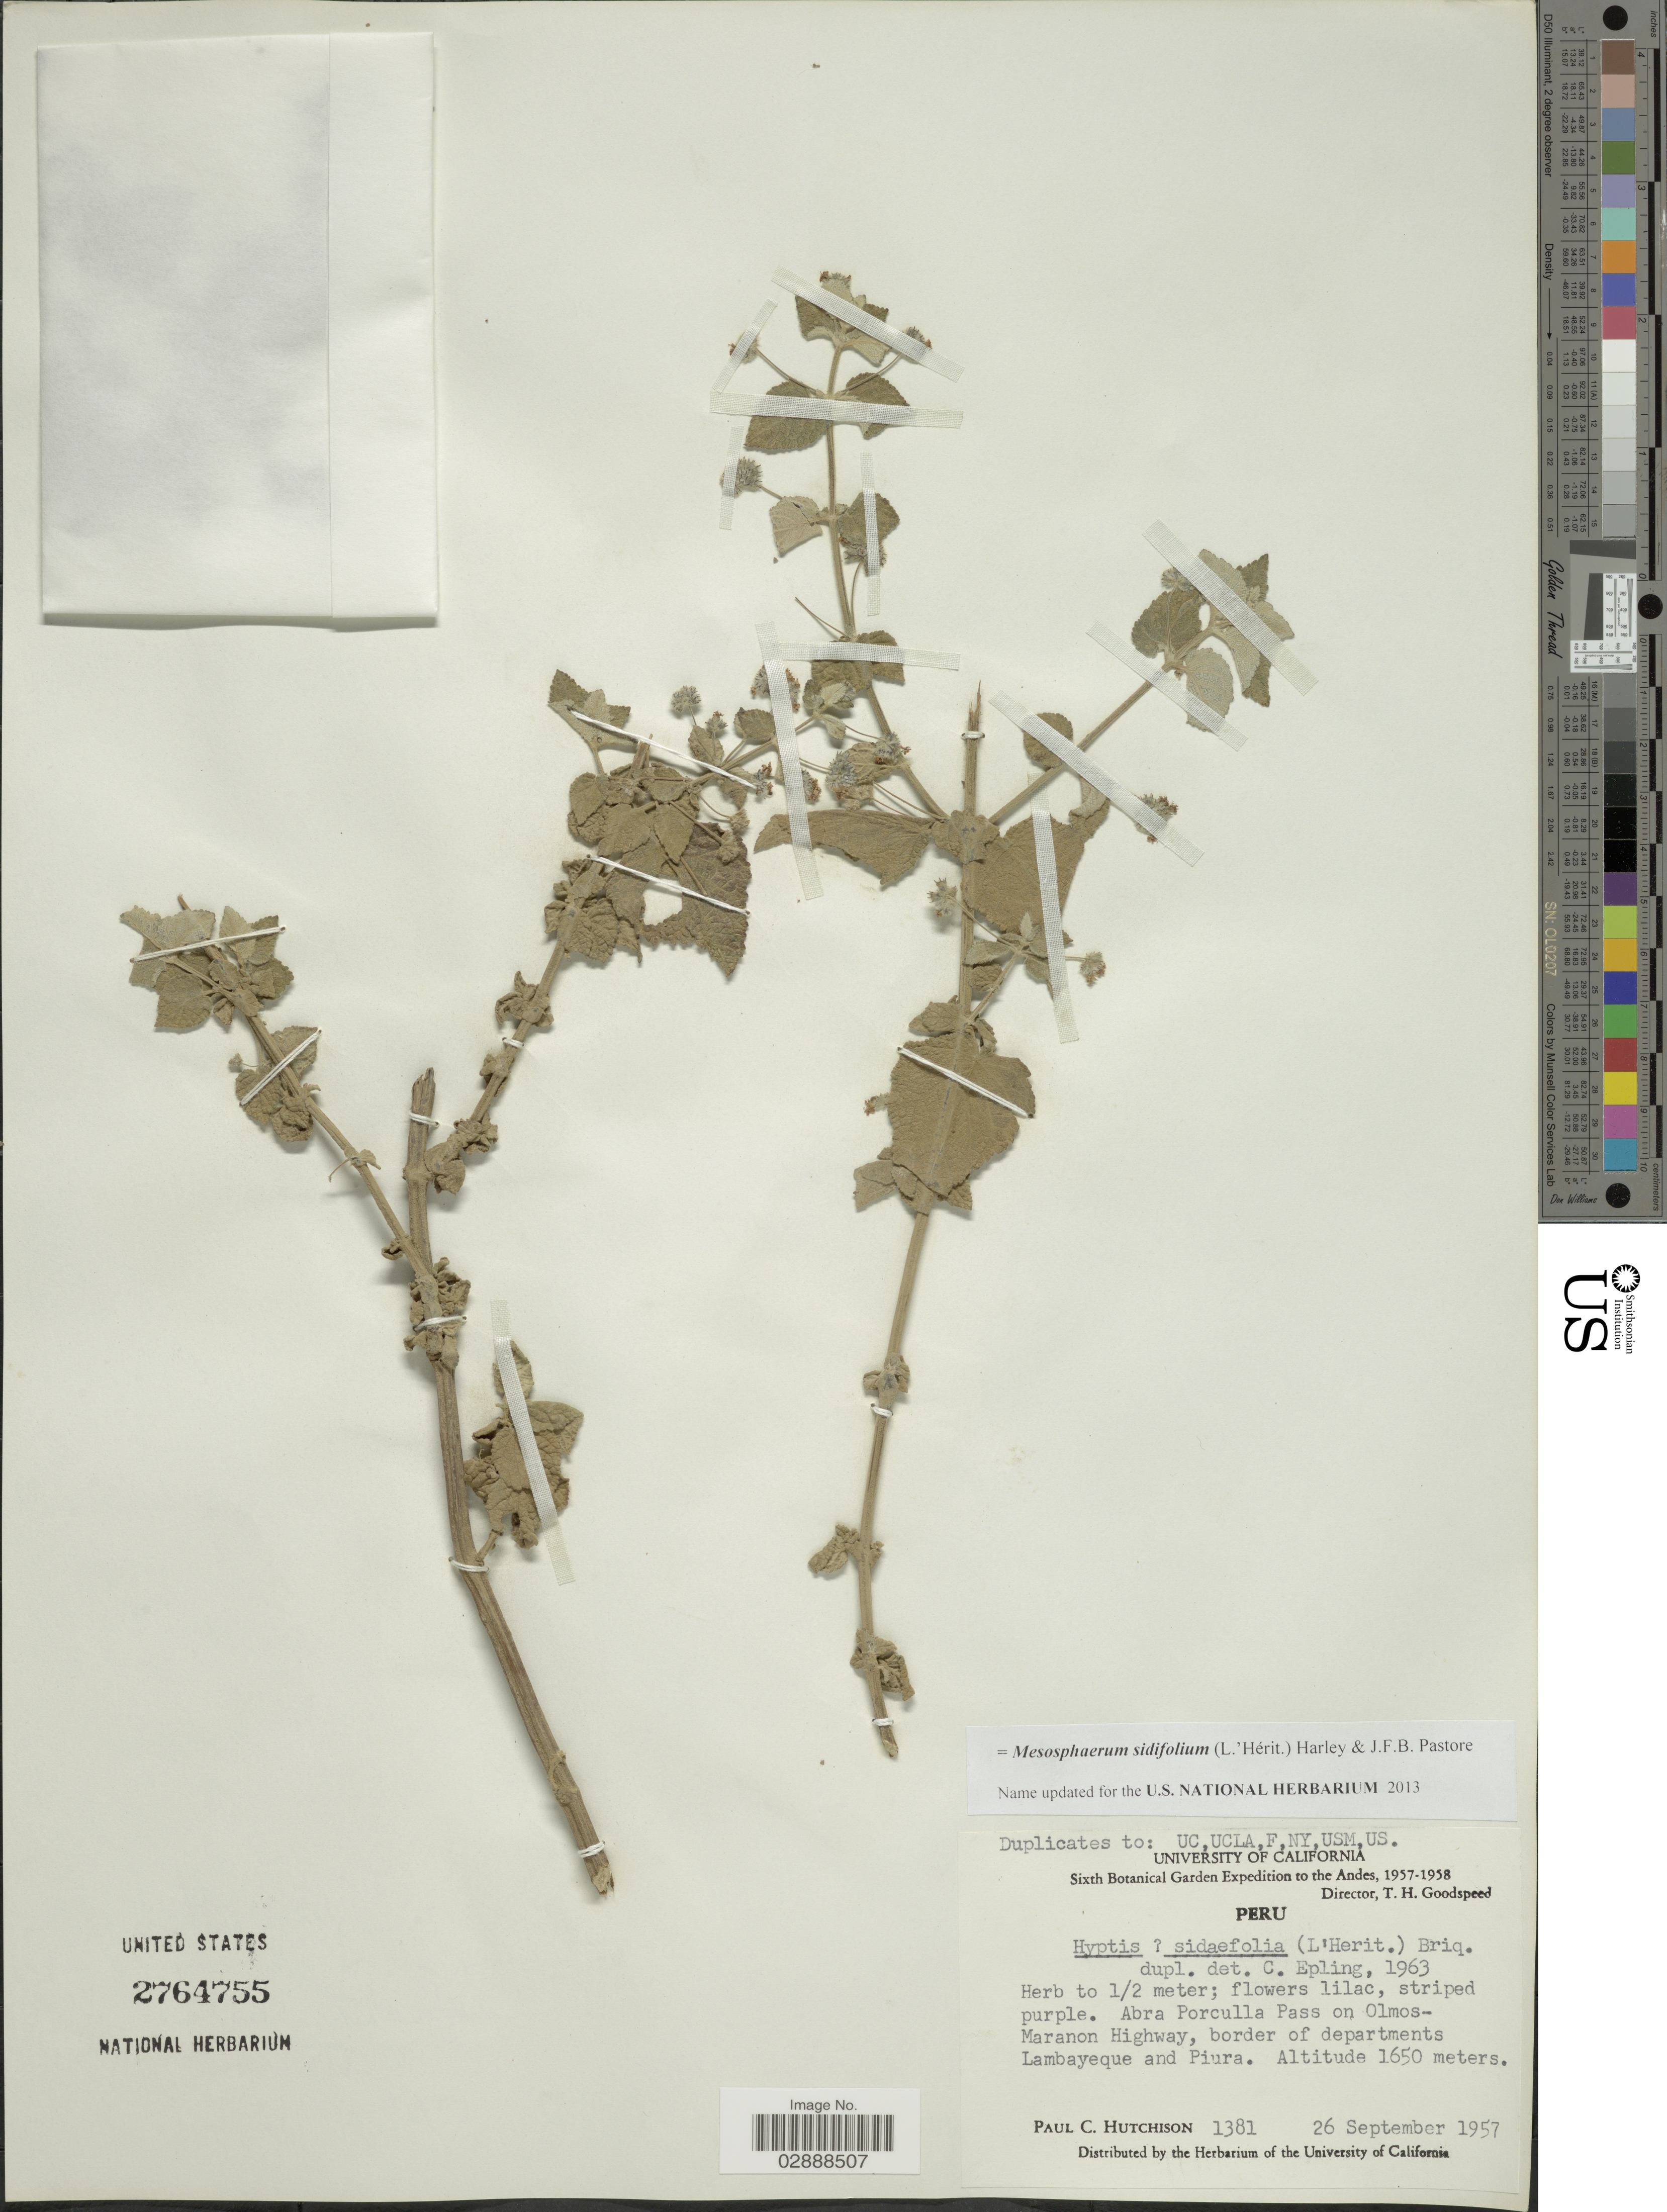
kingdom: Plantae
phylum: Tracheophyta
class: Magnoliopsida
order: Lamiales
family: Lamiaceae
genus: Mesosphaerum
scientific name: Mesosphaerum sidifolium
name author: (L'Hér.) Harley & J.F.B. Pastore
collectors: P. C. Hutchison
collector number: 1381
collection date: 1957-09-26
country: Peru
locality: Abra Porculla Pass on Olmos-Maranon Highway, border of departments Lambayeque and Piura.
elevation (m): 1650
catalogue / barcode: US 2764755